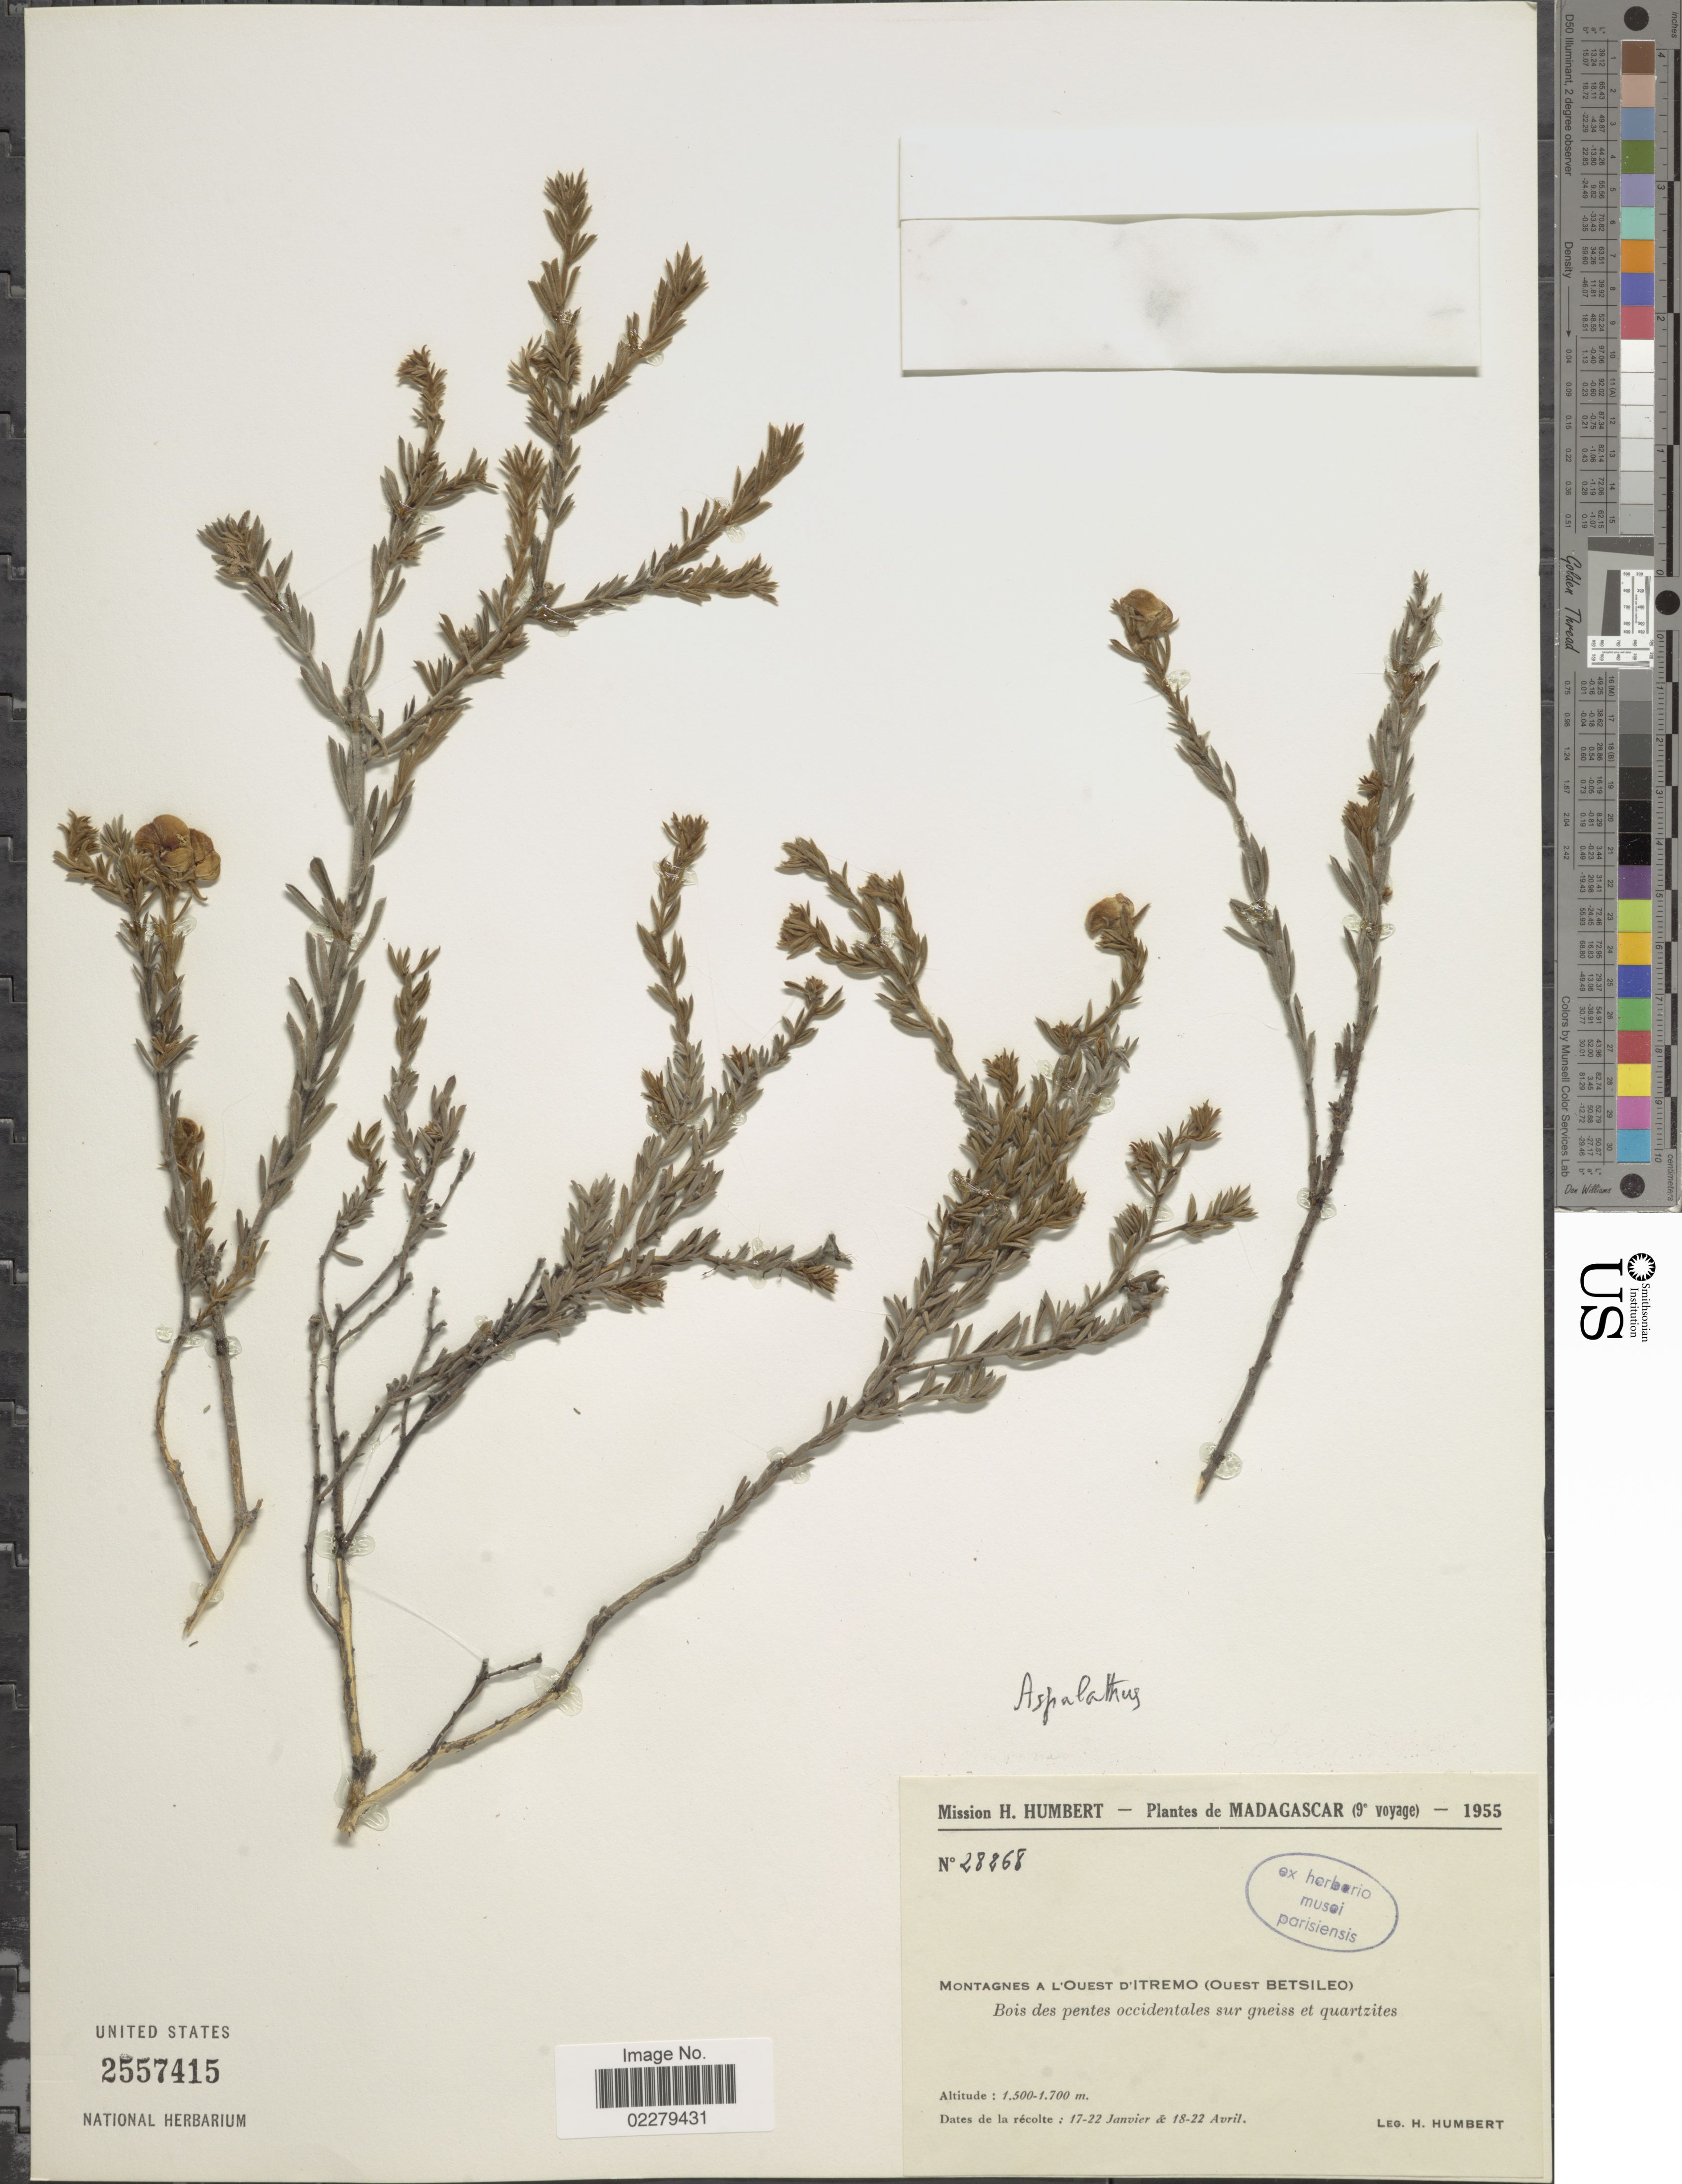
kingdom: Plantae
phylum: Tracheophyta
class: Magnoliopsida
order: Fabales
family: Fabaceae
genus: Aspalathus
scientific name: Aspalathus sp.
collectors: H. Humbert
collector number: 28268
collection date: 1955-01-17/1955-04-18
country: Madagascar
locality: Montages A L'Ouest D'Itremo (Ouest Betsileo). Bois des pentes occidentales sur gneiss et quartzites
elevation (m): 1500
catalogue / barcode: US 2557415